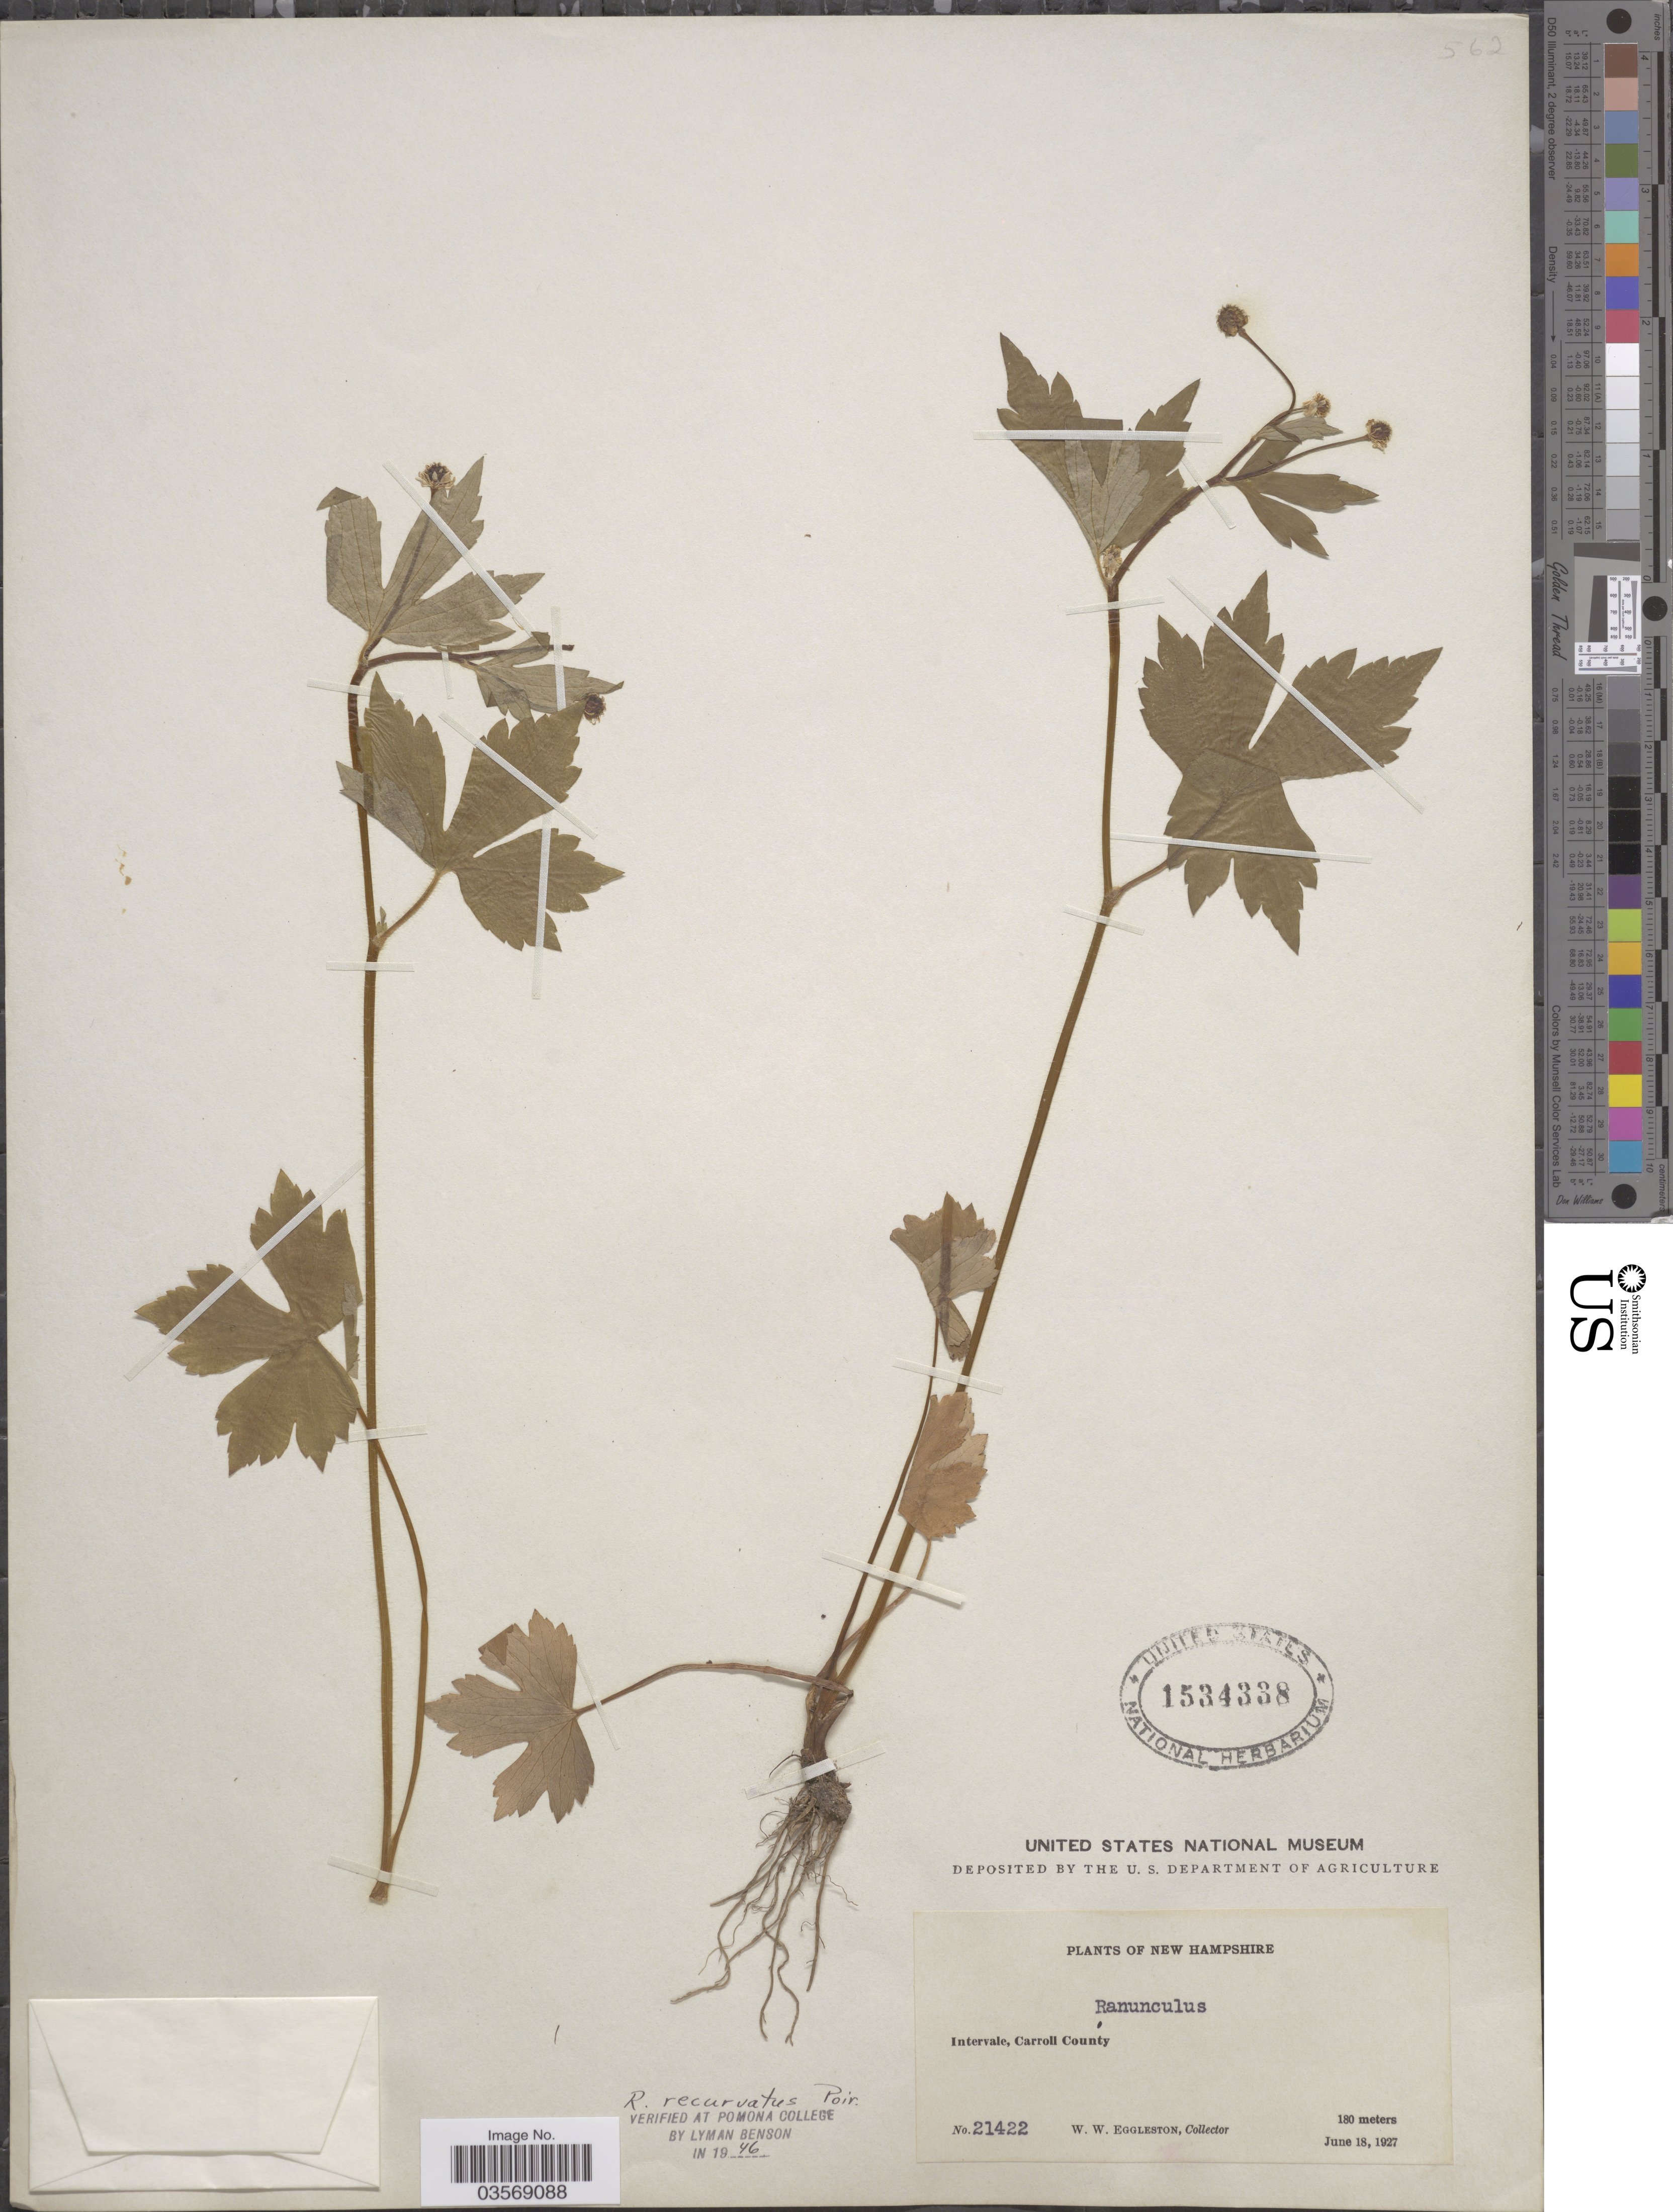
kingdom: Plantae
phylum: Tracheophyta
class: Magnoliopsida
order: Ranunculales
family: Ranunculaceae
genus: Ranunculus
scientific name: Ranunculus recurvatus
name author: Poir.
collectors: W. W. Eggleston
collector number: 21422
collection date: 1927-06-18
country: United States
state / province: New Hampshire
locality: Intervale, Carroll County.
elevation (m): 180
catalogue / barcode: US 1534338